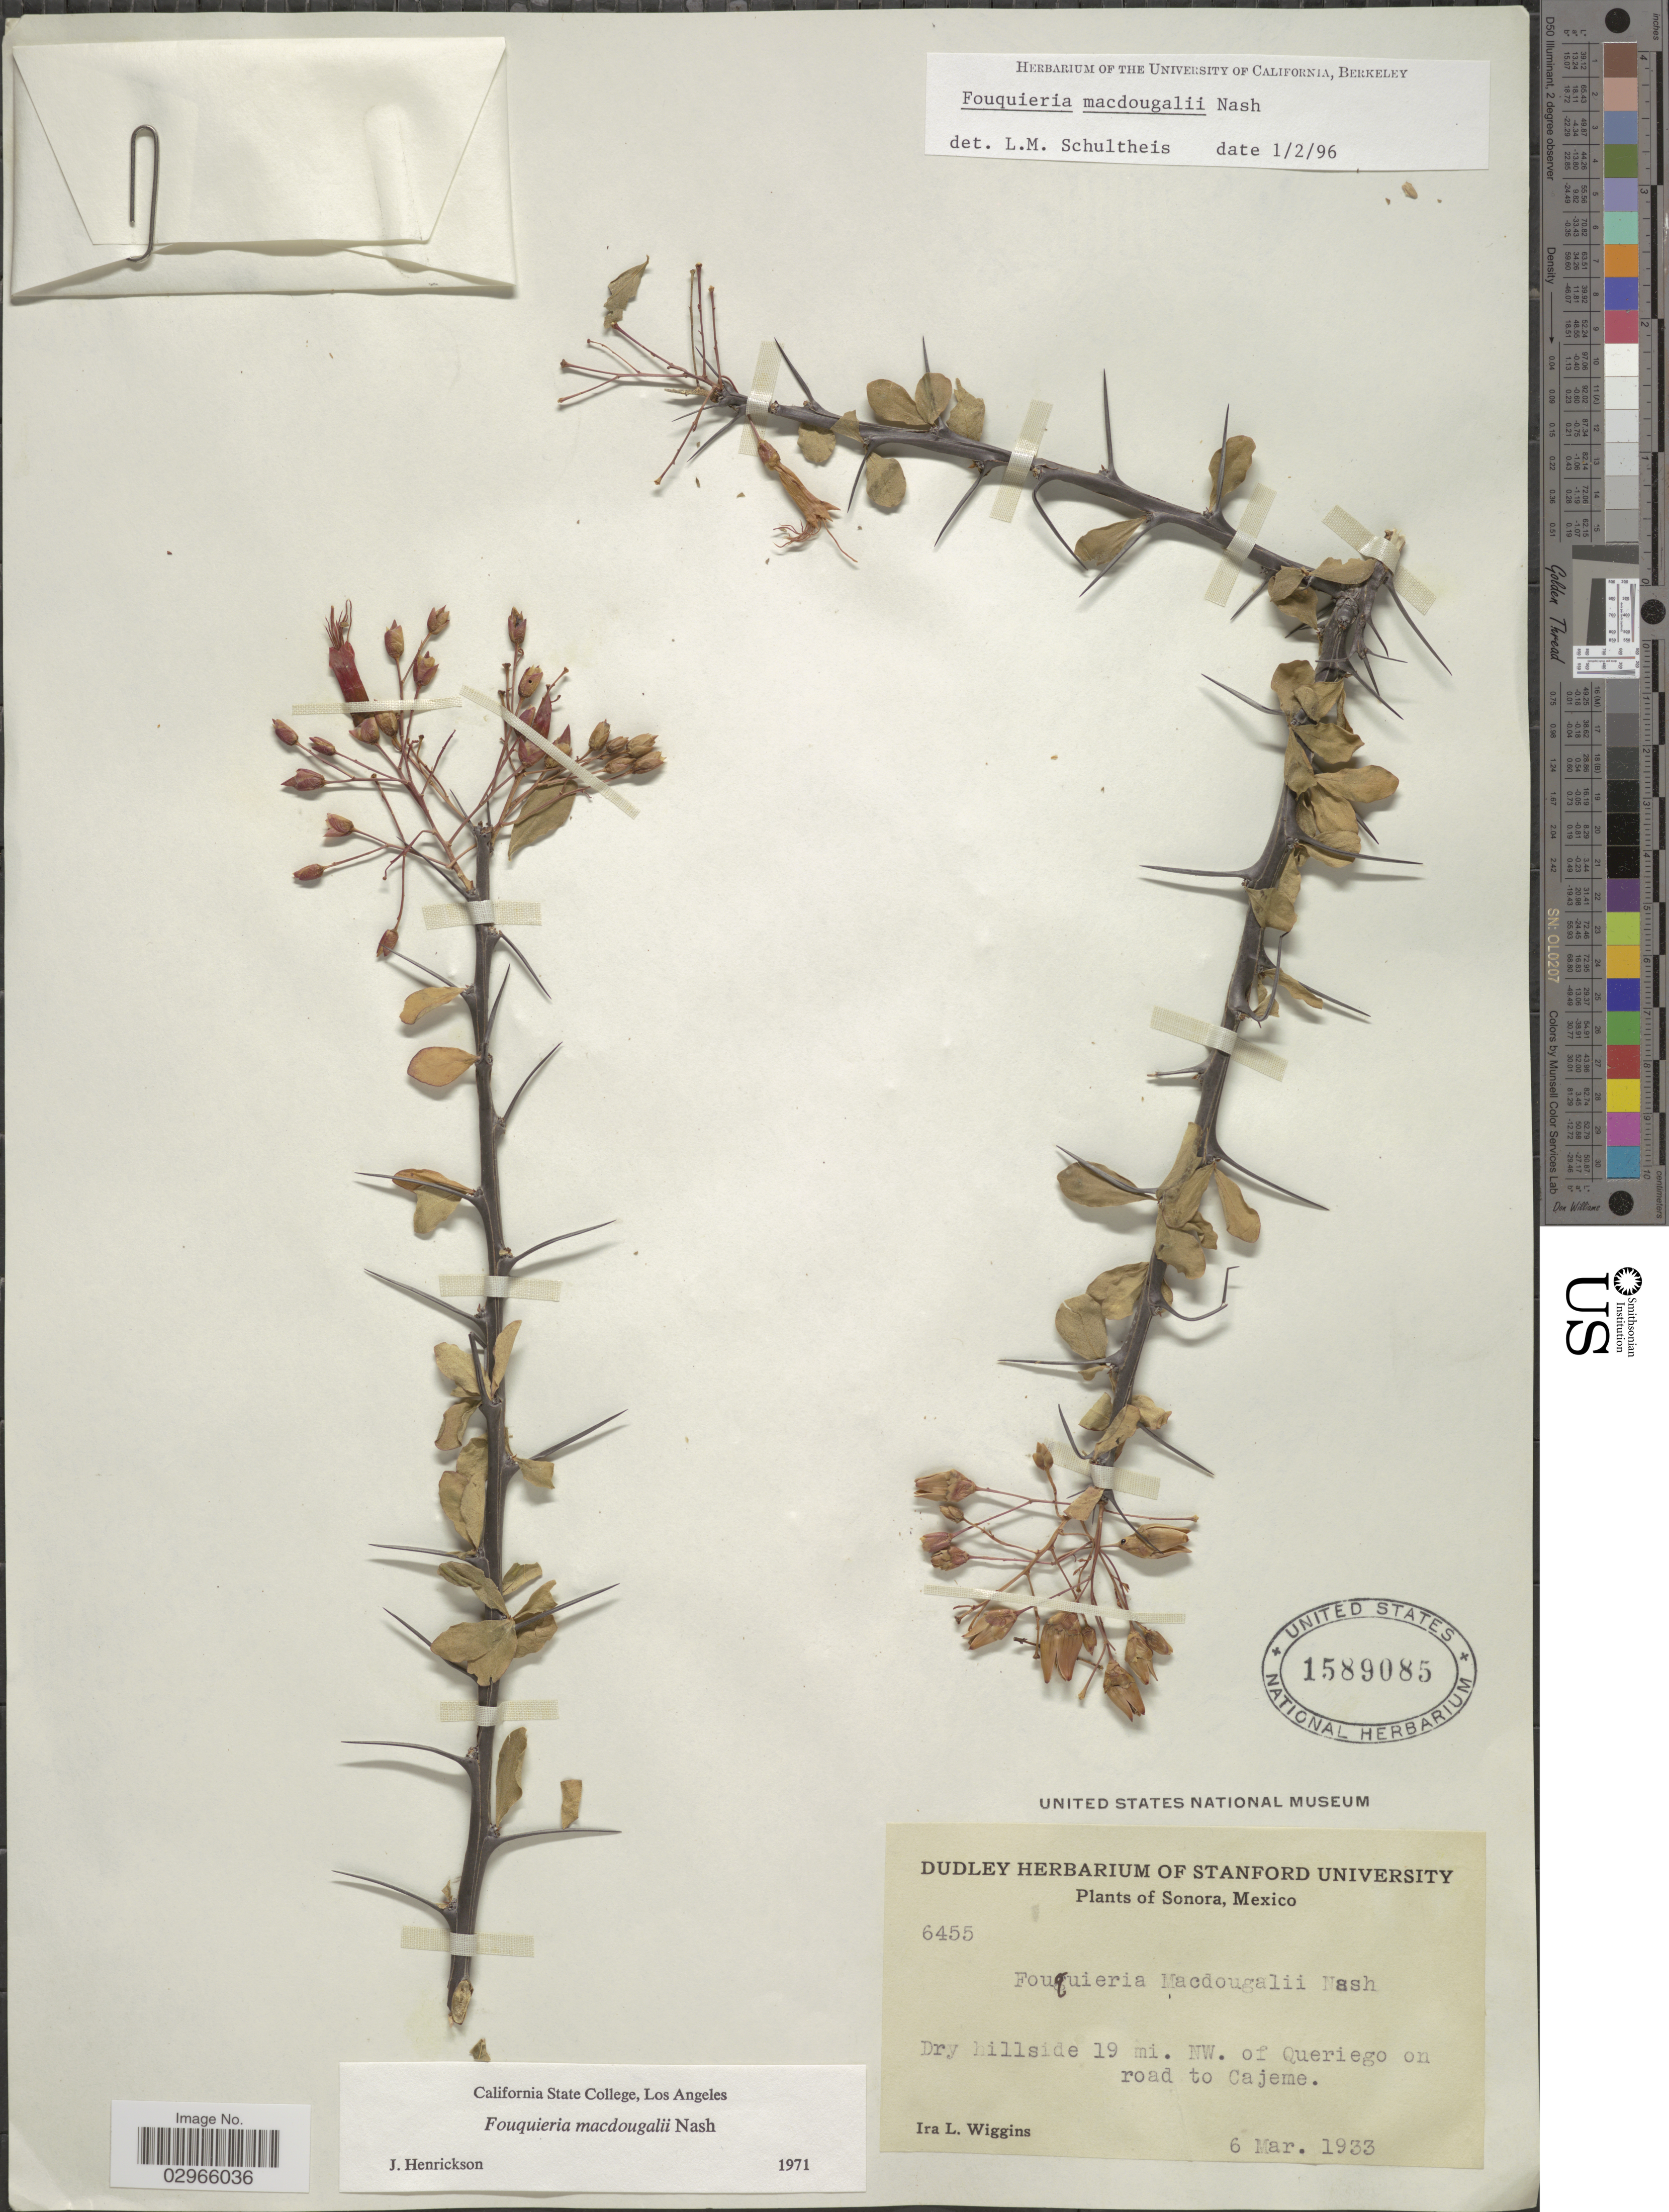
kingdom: Plantae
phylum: Tracheophyta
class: Magnoliopsida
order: Ericales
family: Fouquieriaceae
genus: Fouquieria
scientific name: Fouquieria macdougalii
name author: Nash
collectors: I. L. Wiggins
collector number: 6455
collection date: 1933-03-06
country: Mexico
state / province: Sonora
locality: Dry hillside 19 mi. NW. of Queriego on road to Cajeme.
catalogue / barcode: US 1589085